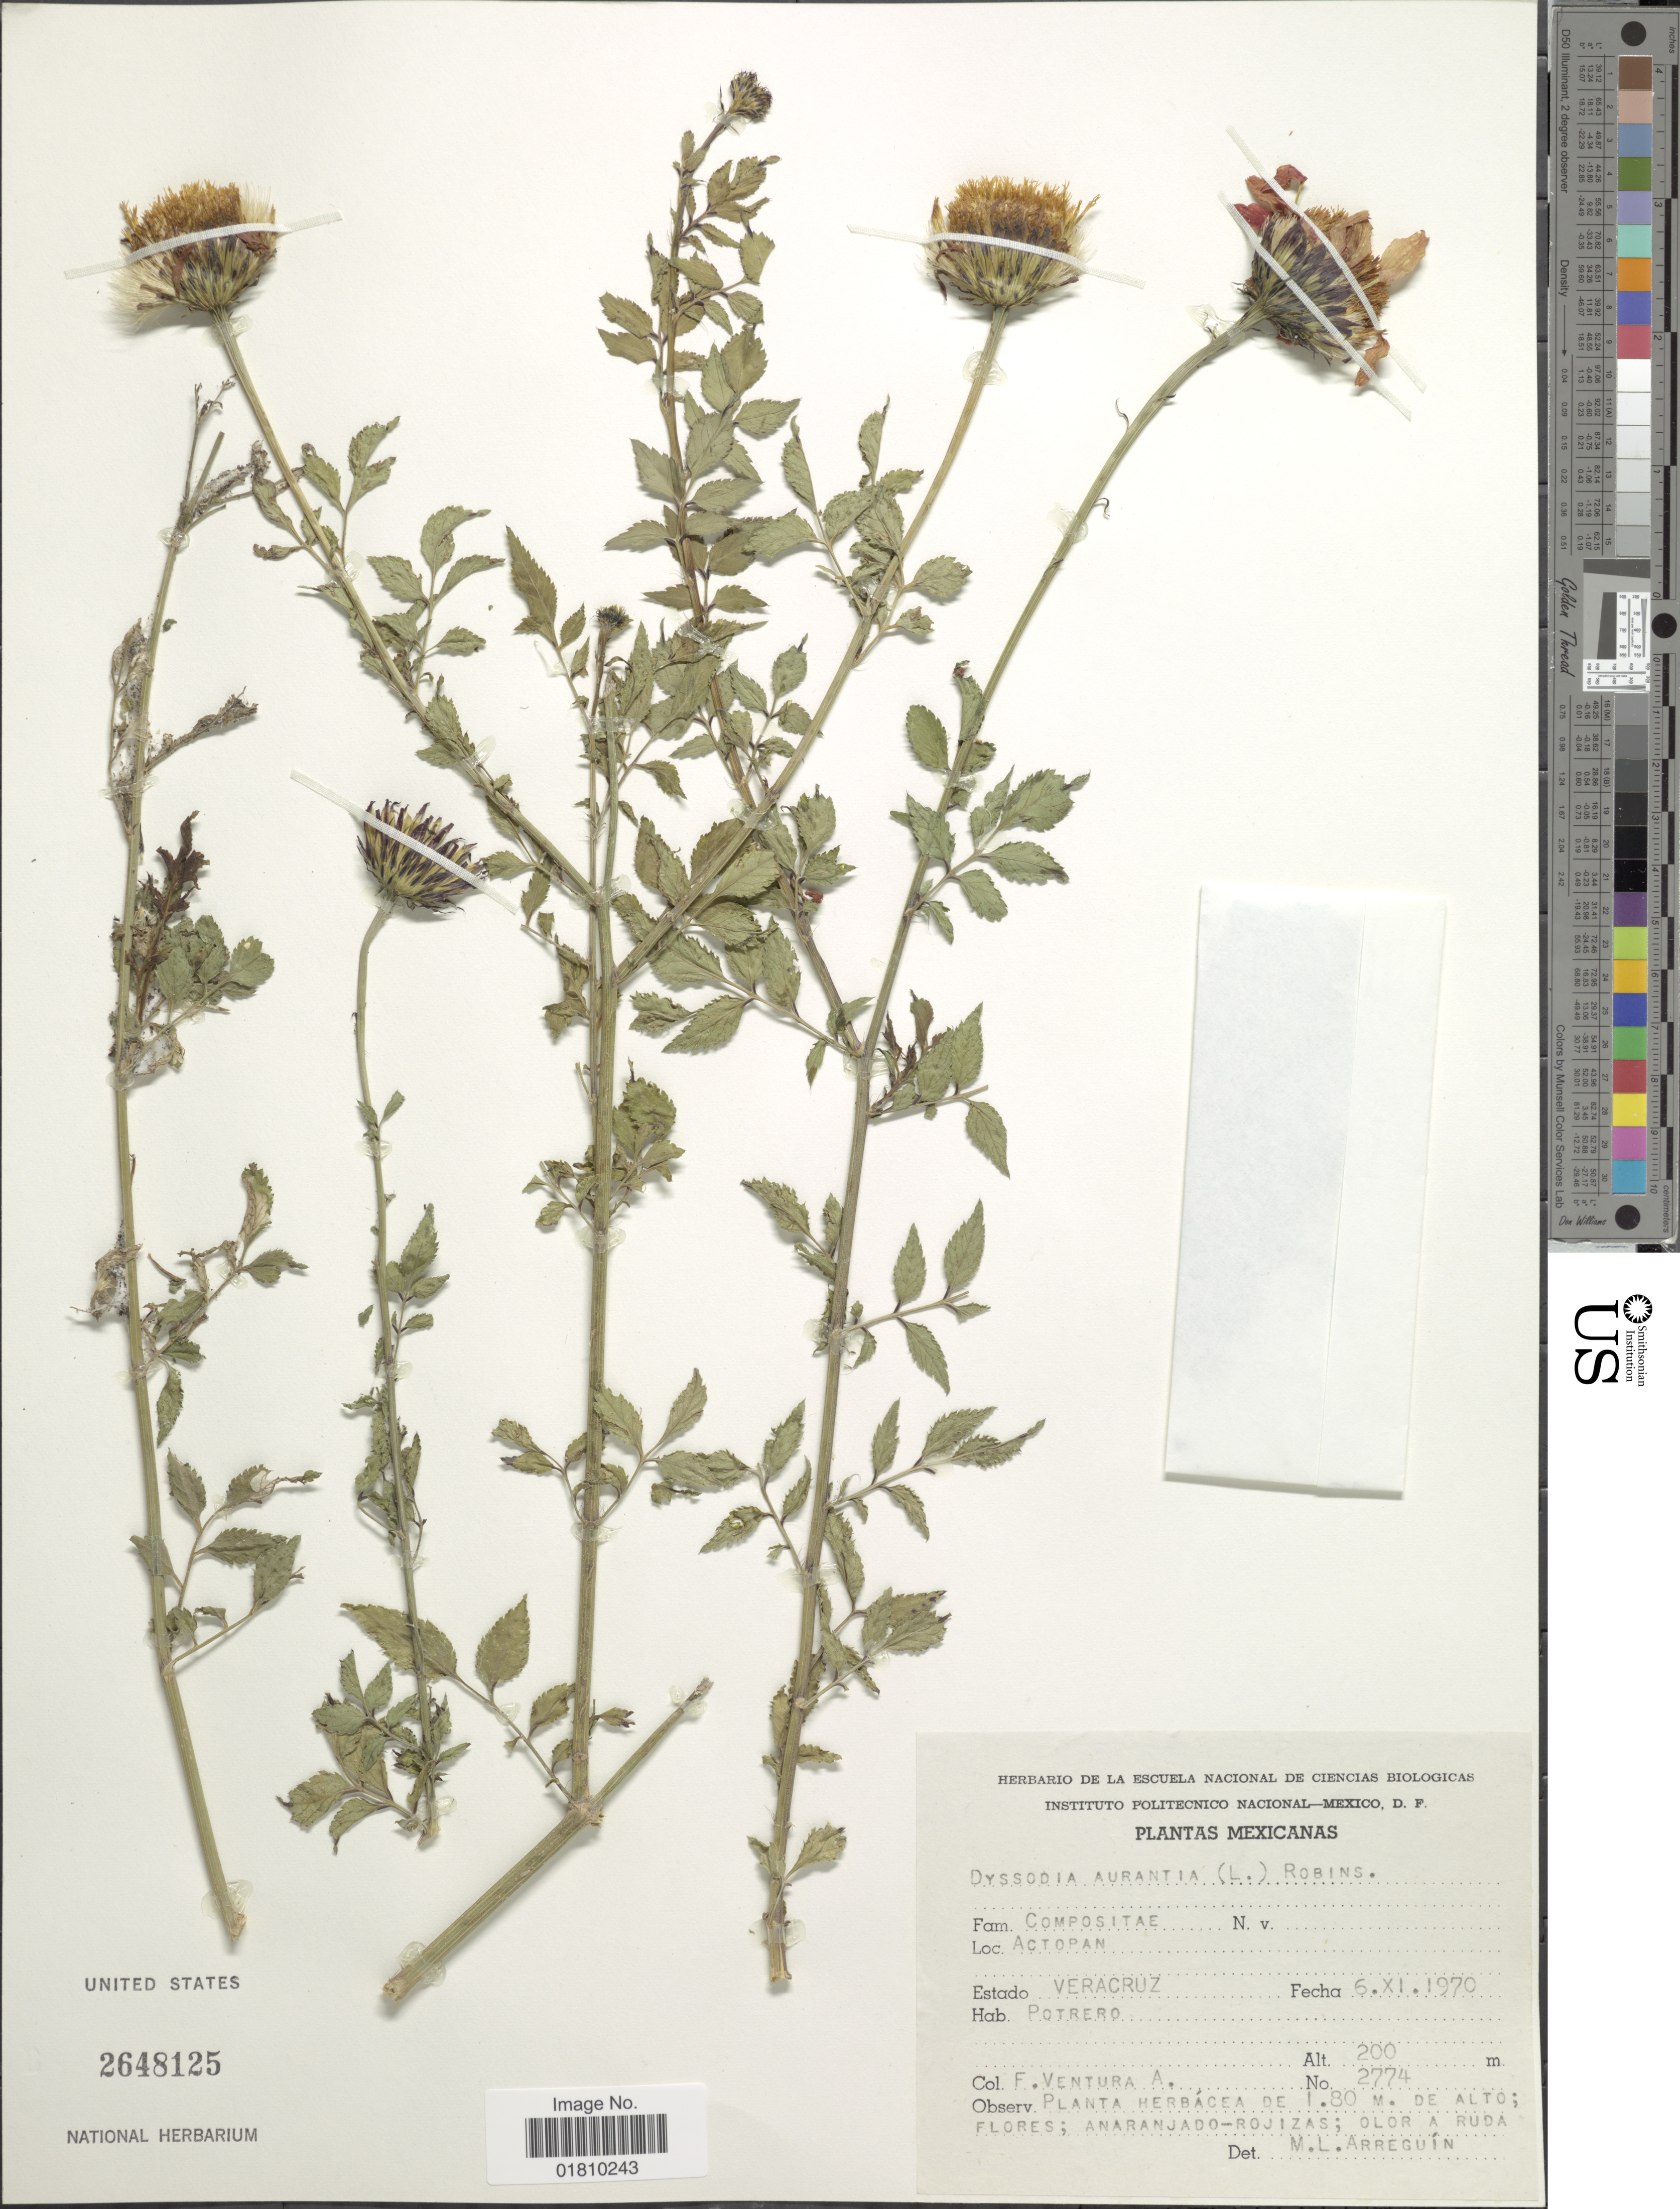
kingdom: Plantae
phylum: Tracheophyta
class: Magnoliopsida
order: Asterales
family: Asteraceae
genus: Adenophyllum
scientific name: Adenophyllum aurantium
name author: (L.) Strother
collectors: F. Ventura A.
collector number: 2774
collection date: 1970-11-06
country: Mexico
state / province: Veracruz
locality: Actopan, Potrero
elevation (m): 200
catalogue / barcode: US 2648125